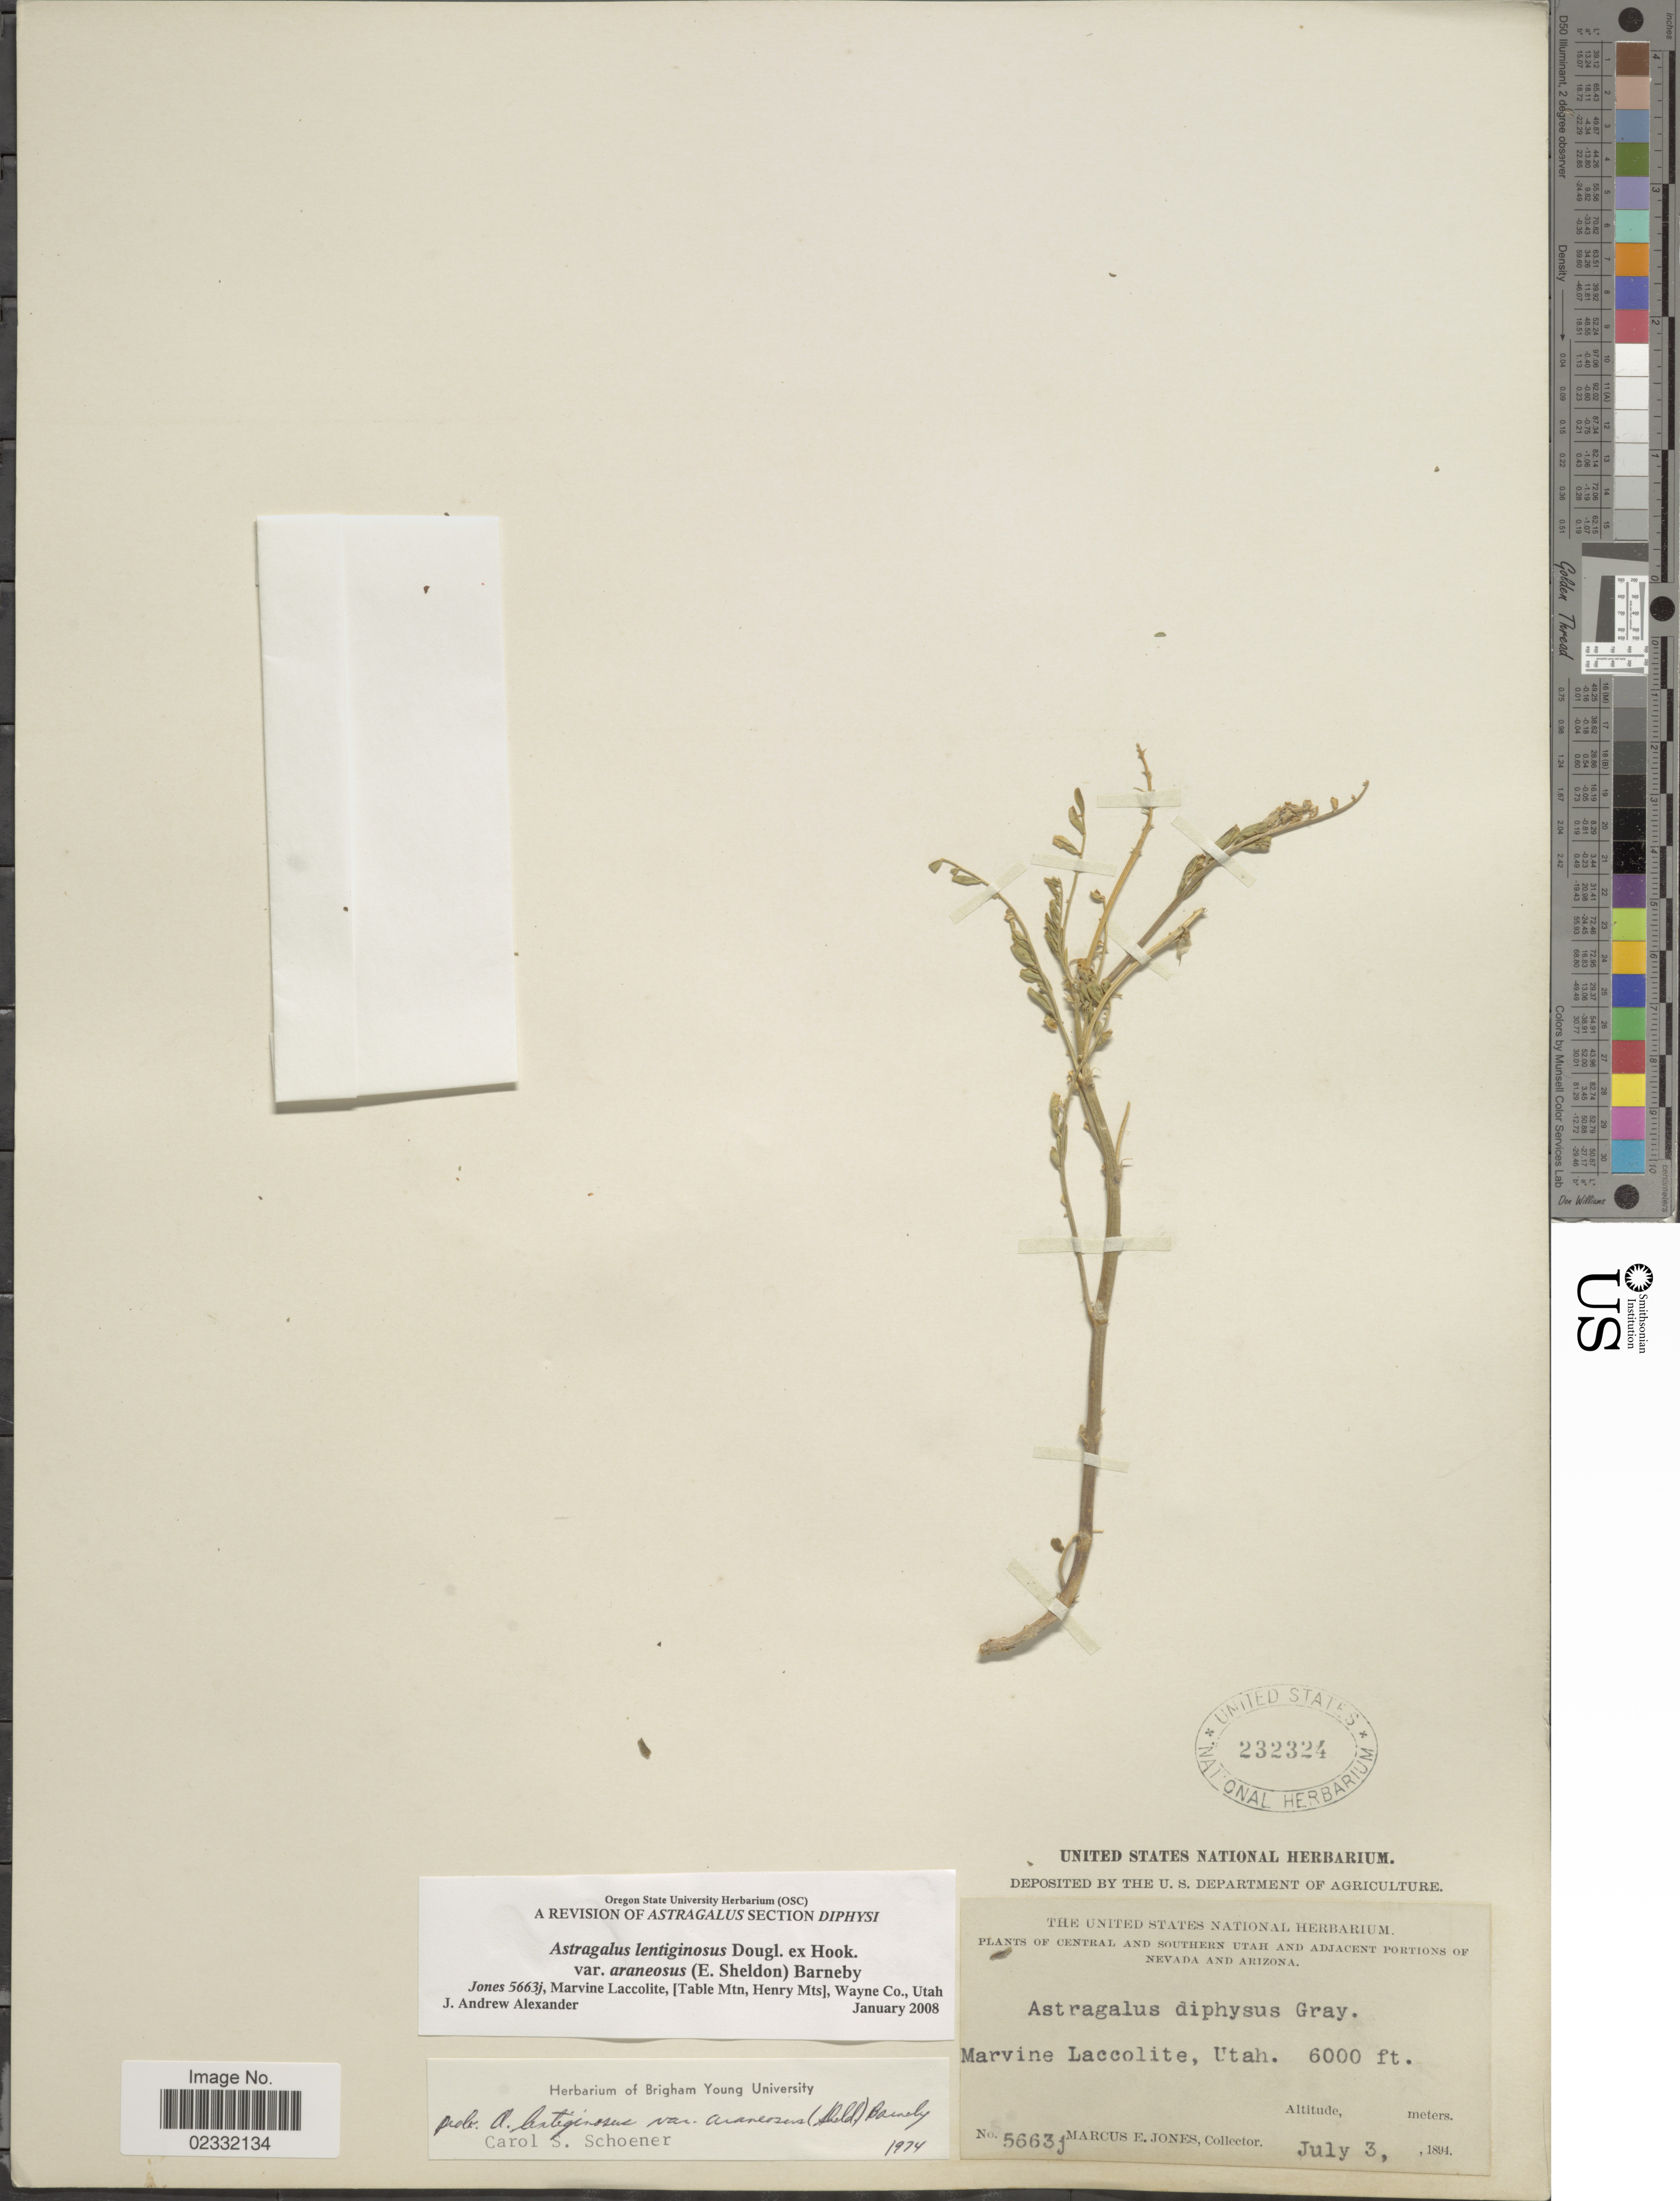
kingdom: Plantae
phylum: Tracheophyta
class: Magnoliopsida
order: Fabales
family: Fabaceae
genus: Astragalus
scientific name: Astragalus lentiginosus var. araneosus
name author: (E. Sheld.) Barneby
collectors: M. E. Jones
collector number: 5663j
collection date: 1894-07-03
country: United States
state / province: Utah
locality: Central and Southern Utah and Adjacent Portions of Nevada and Arizona, Marvine Laccolite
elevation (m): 1829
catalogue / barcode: US 232324